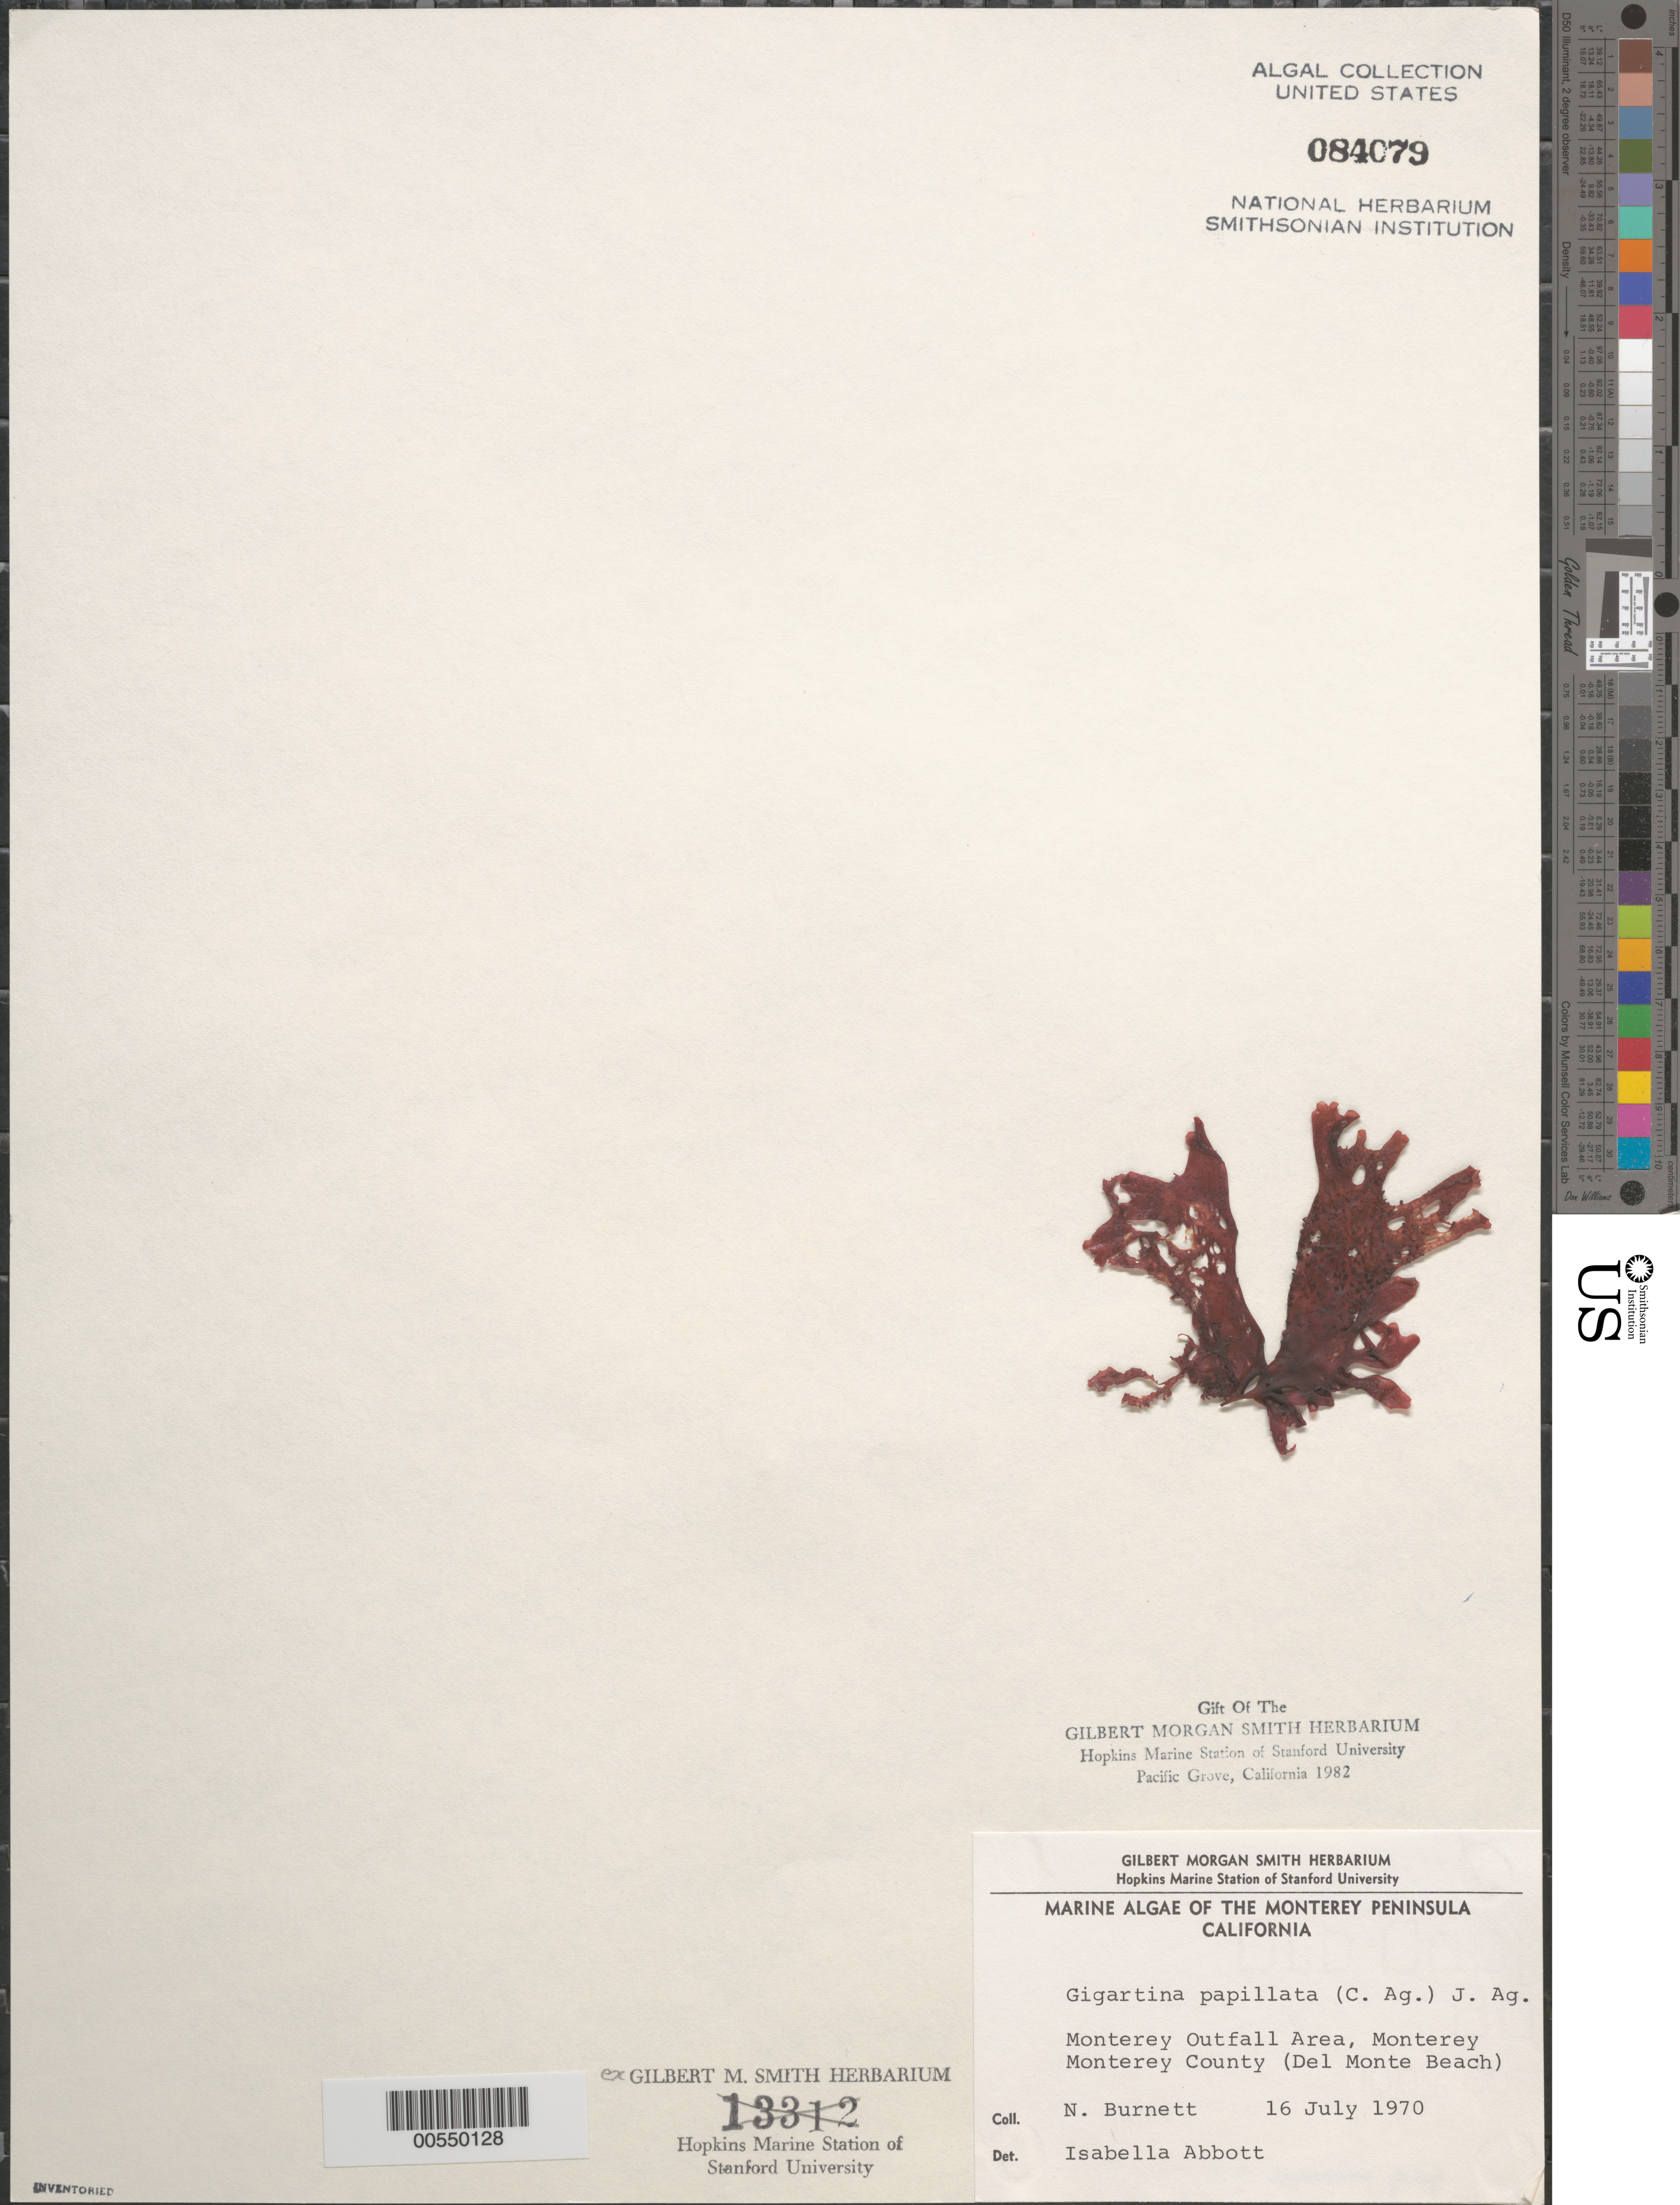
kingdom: Plantae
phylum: Rhodophyta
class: Florideophyceae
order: Gigartinales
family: Phyllophoraceae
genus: Mastocarpus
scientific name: Mastocarpus papillatus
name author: (C. Agardh) Kütz.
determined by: Algae name updating Project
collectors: N. Burnett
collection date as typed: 16 Jul 1970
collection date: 1970-07-16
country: United States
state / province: California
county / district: Monterey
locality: Monterey outfall area, Del Monte Beach, Monterey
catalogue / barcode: US 84079